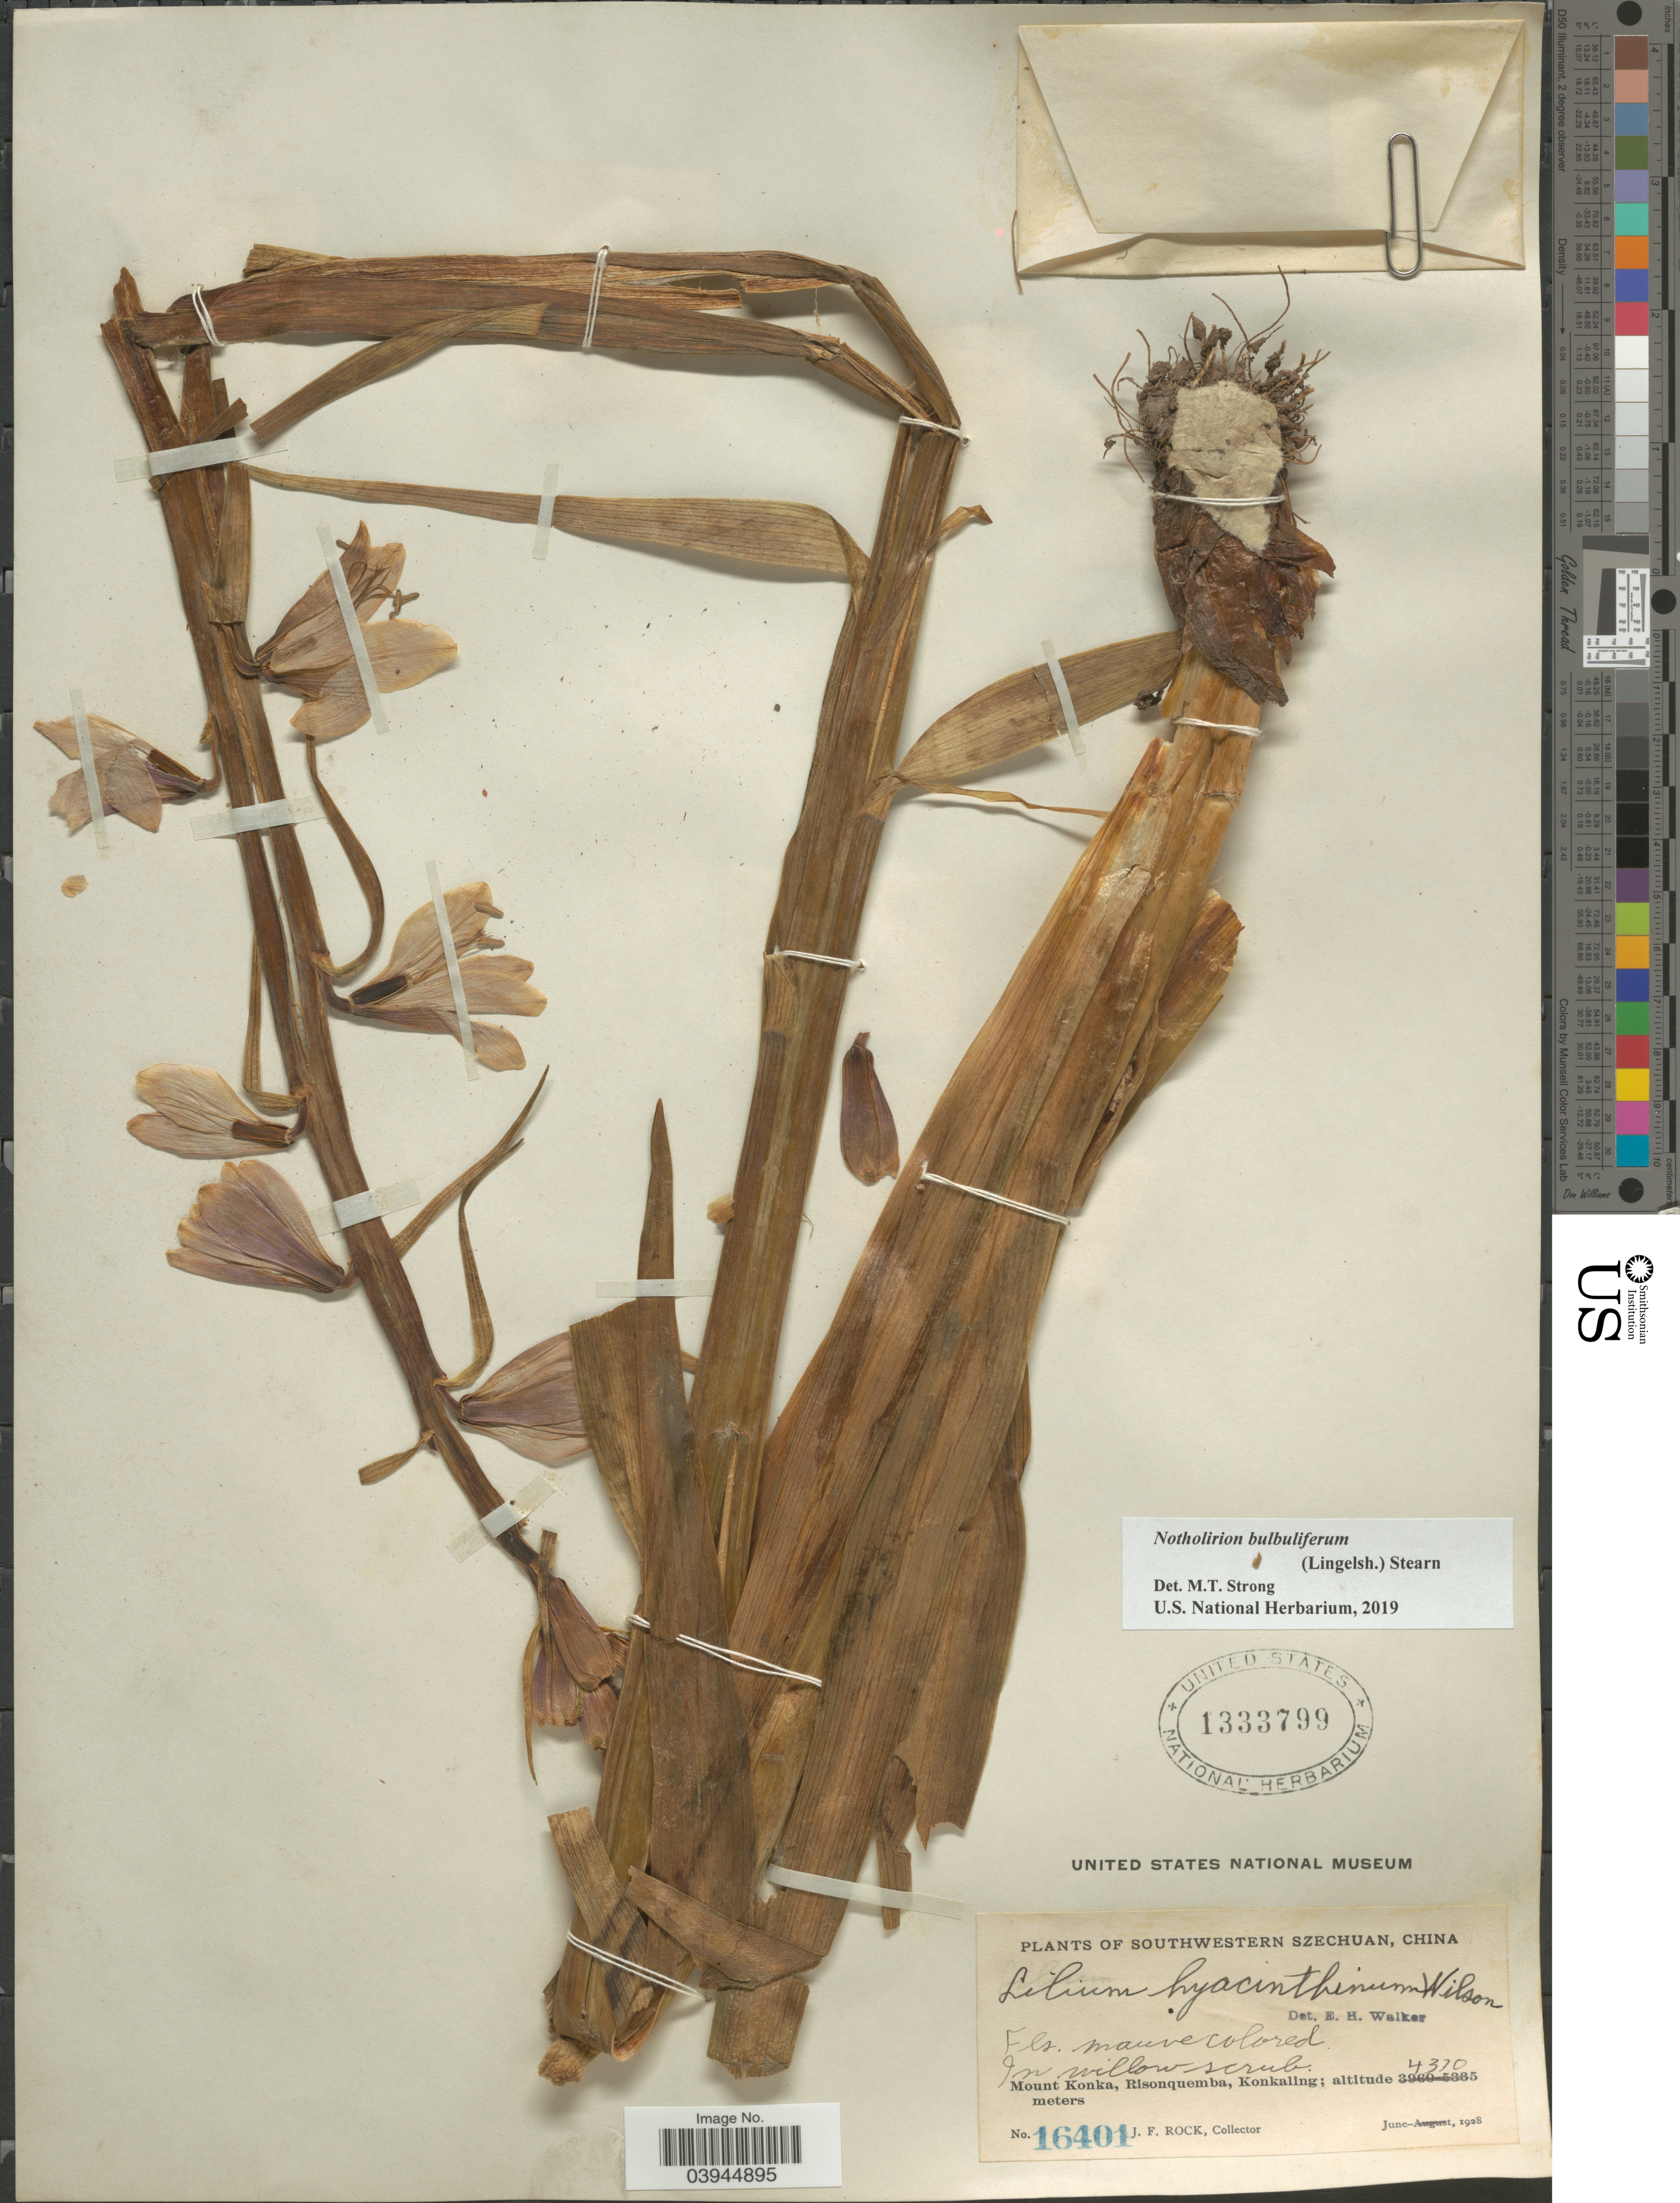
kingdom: Plantae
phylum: Tracheophyta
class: Liliopsida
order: Liliales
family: Liliaceae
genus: Notholirion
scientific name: Notholirion bulbuliferum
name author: (Lingelsh. ex H. Limpr.) Stearn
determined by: Strong, Mark T., (BOT), Smithsonian Institution - National Museum of Natural History (UNITED STATES)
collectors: J. Rock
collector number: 16401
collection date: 1928-06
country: China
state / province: Sichuan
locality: Southwestern Szechuan. Mount Konka, Risonquemba, Konkaling.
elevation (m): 4370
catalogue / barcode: US 1333799